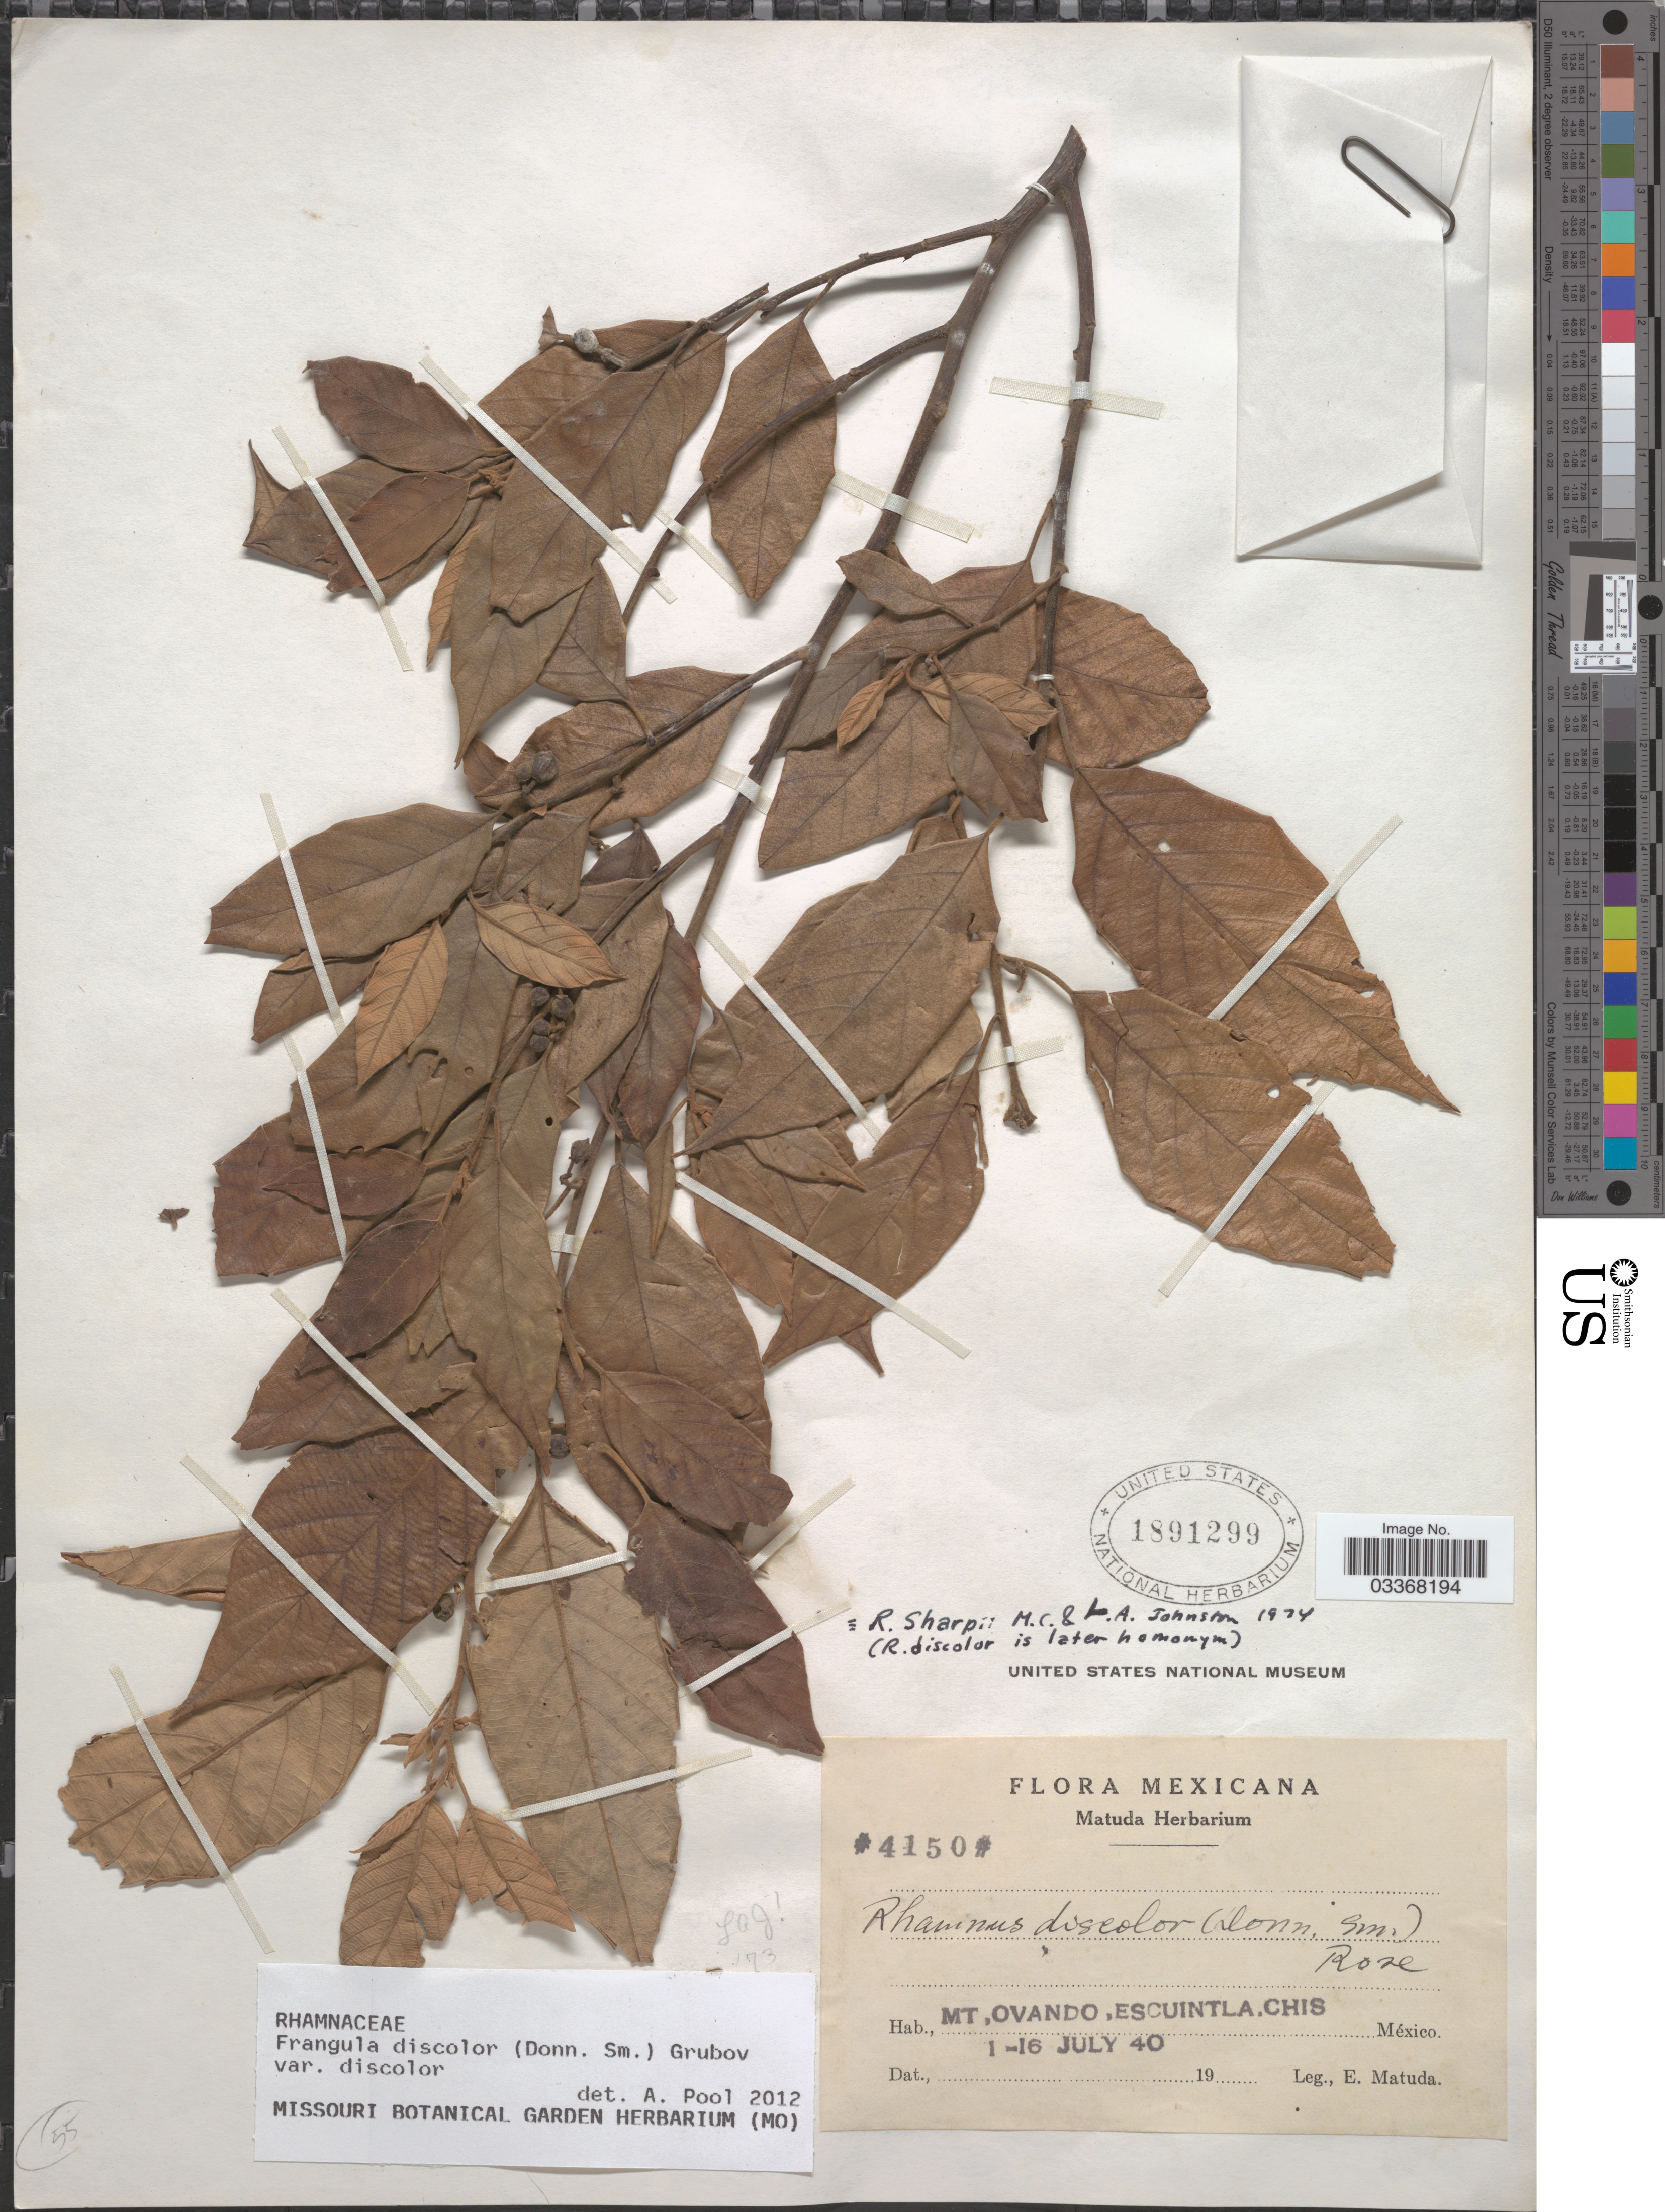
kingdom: Plantae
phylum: Tracheophyta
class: Magnoliopsida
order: Rosales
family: Rhamnaceae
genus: Frangula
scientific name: Frangula discolor var. discolor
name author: (Donn. Sm.) Grubov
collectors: E. Matuda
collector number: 4150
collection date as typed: Transcribed d/m/y: 1/7/40 to 16/7/40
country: Mexico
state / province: Chiapas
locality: Mt. Ovando, Escuintla.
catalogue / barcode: US 1891299